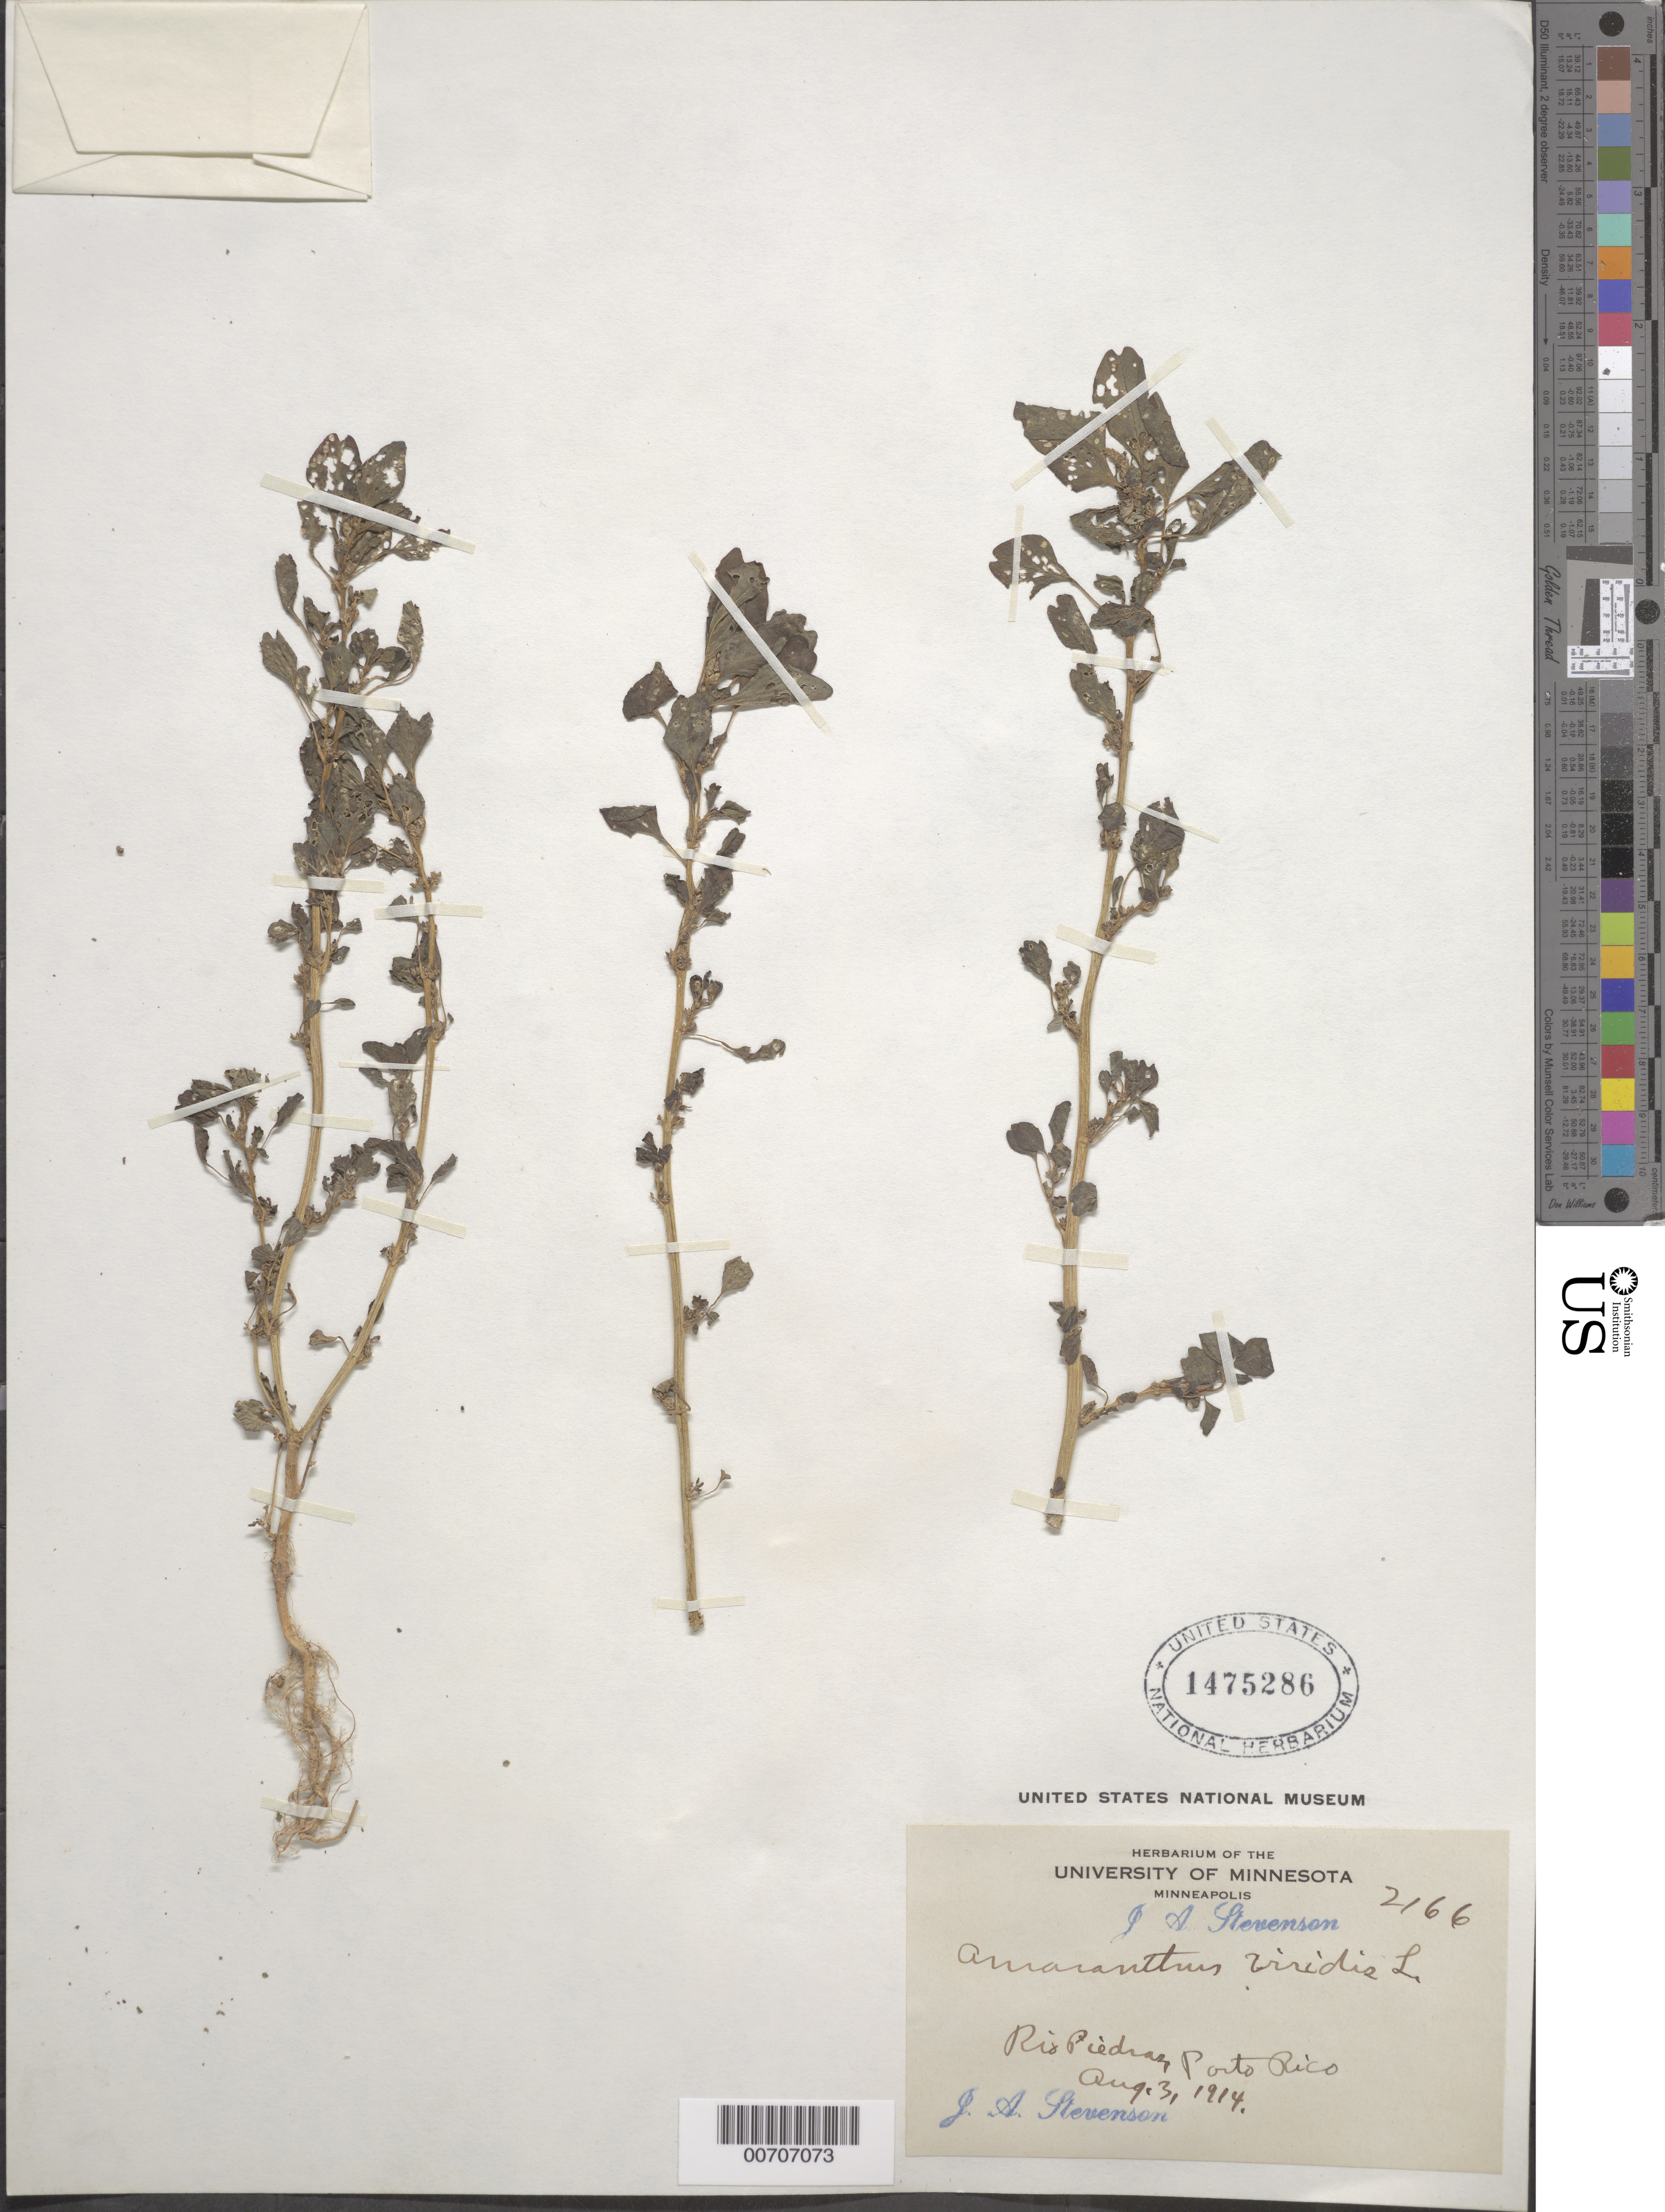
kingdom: Plantae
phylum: Tracheophyta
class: Magnoliopsida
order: Caryophyllales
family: Amaranthaceae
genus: Amaranthus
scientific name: Amaranthus viridis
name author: L.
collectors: J. Stevenson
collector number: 2166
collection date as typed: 03 Aug 1914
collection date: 1914-08-03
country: Puerto Rico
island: Greater Antilles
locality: Río Piedras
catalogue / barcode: US 1475286